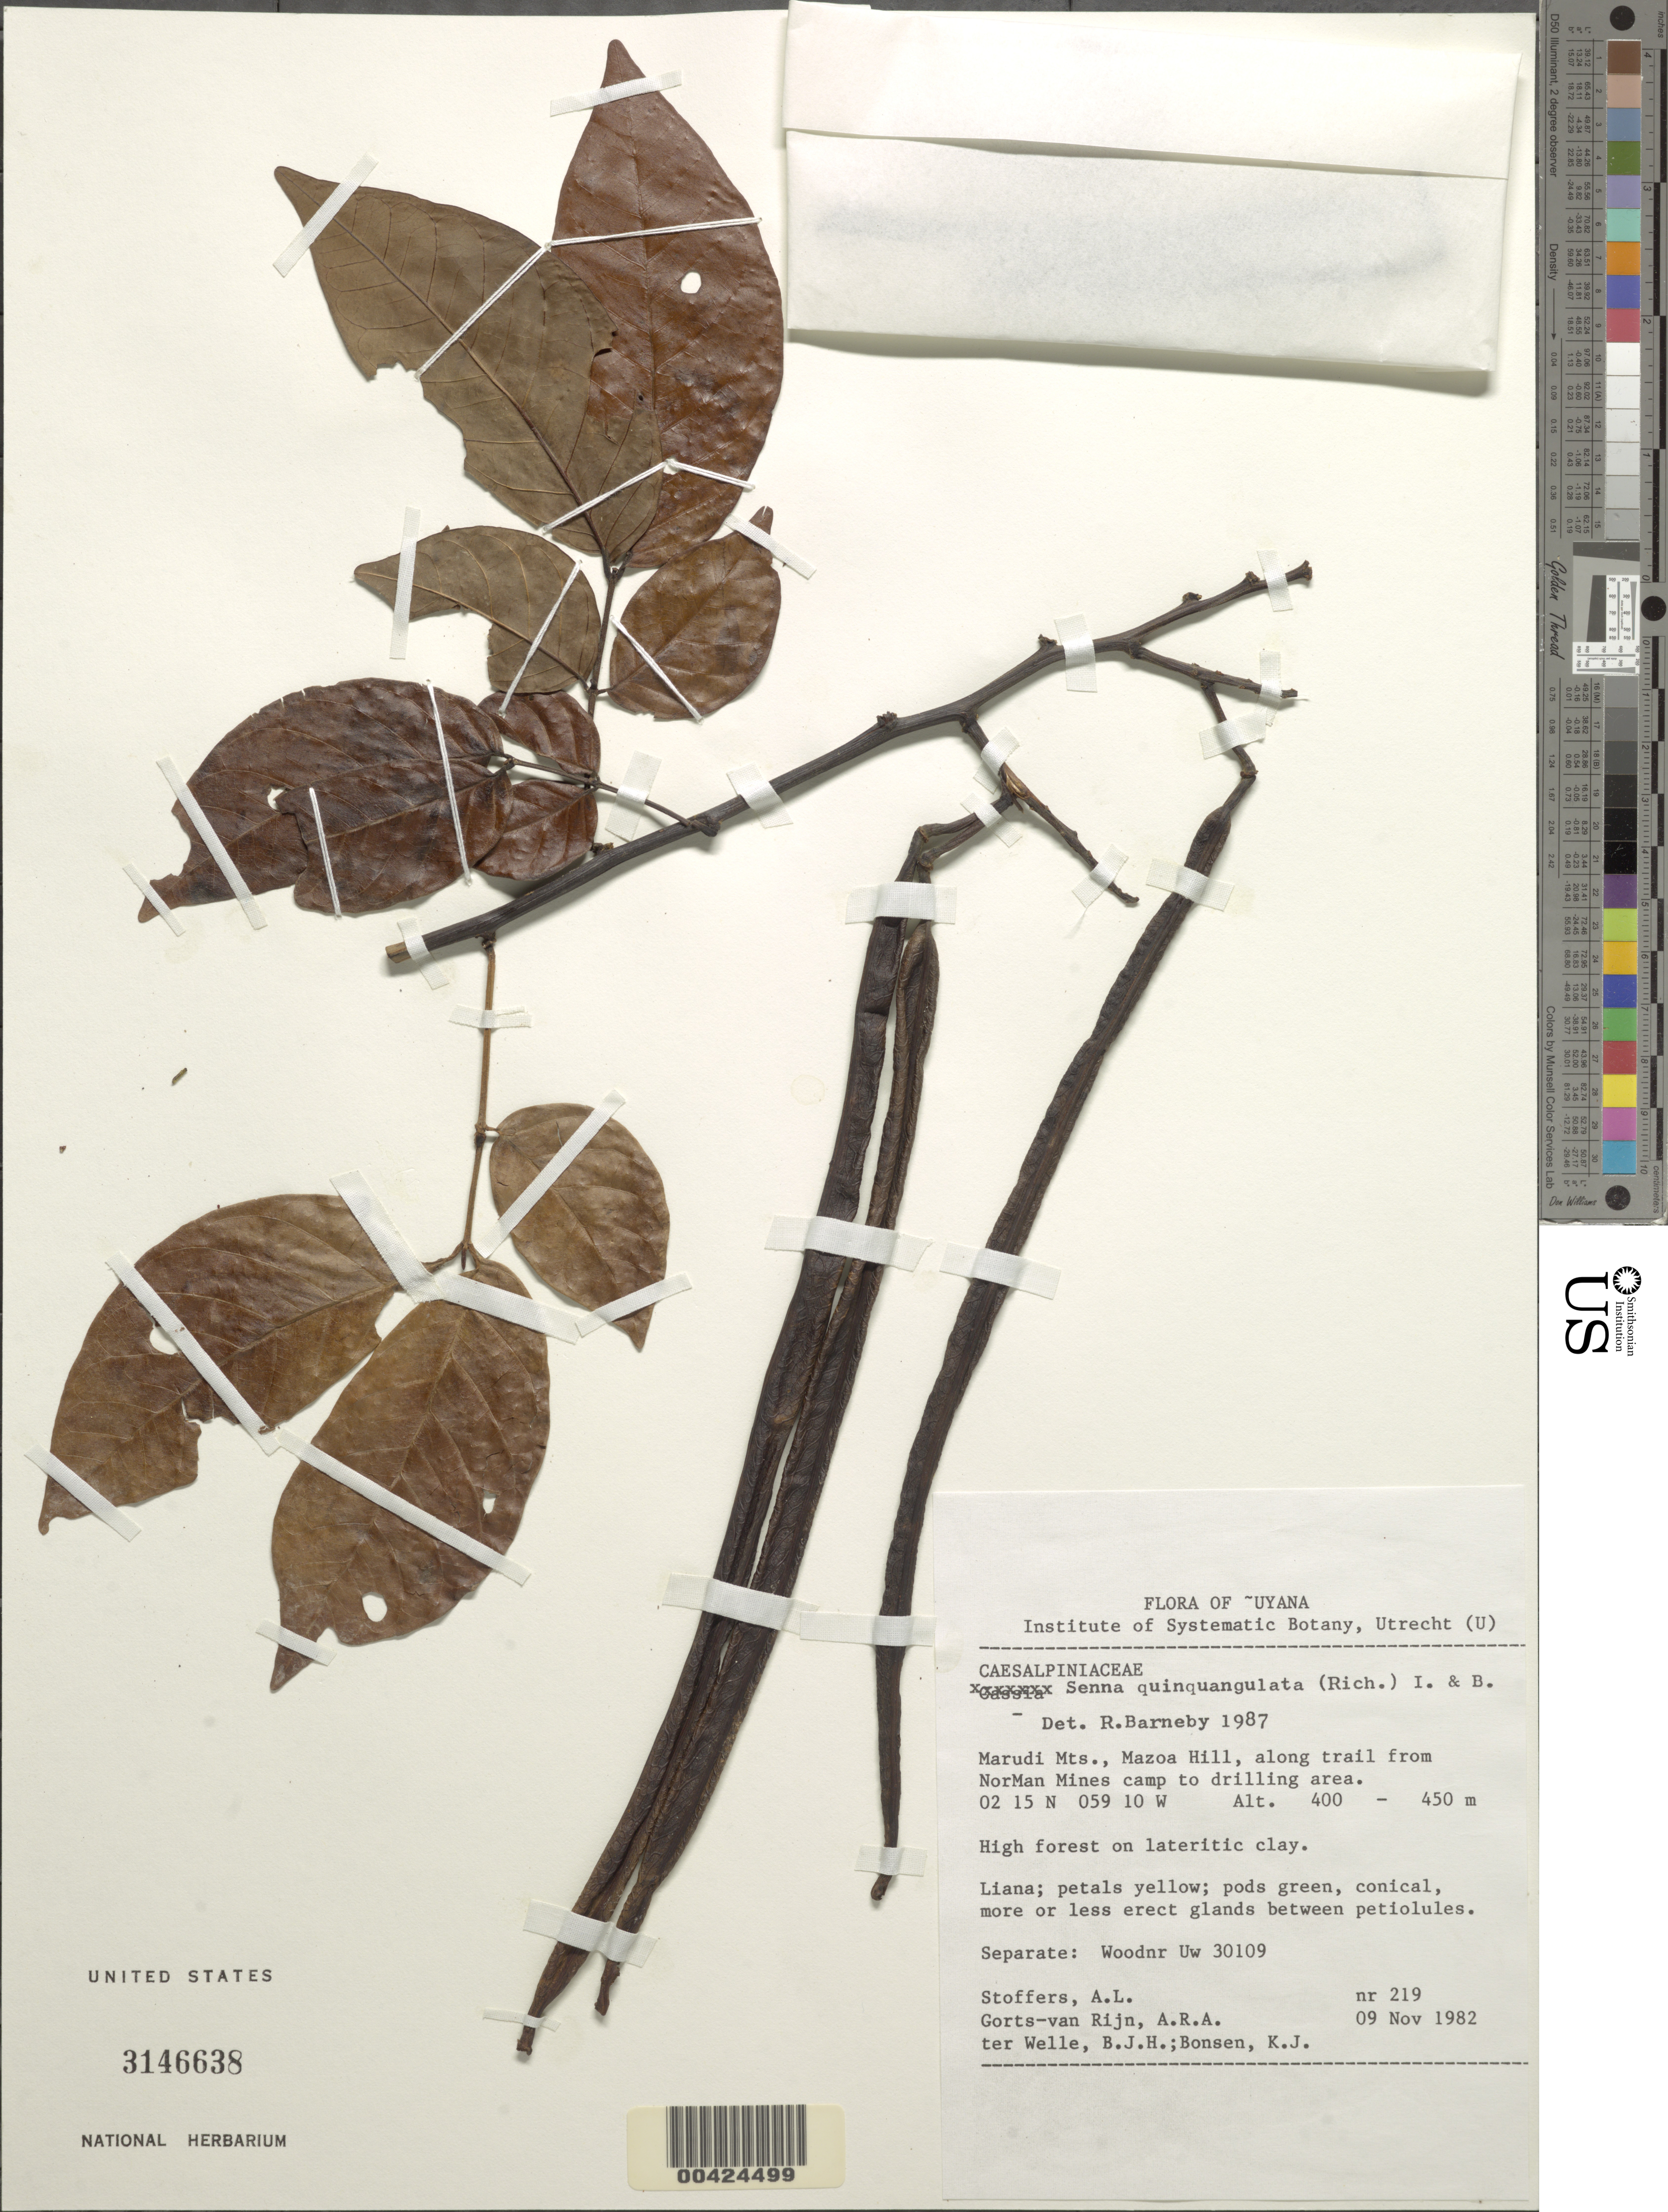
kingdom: Plantae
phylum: Tracheophyta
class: Magnoliopsida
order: Fabales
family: Fabaceae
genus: Senna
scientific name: Senna quinquangulata var. quinquangulata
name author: H.S. Irwin & Barneby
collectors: A. Stoffers, A. .R. A. Görts-van Rijn, B. Welle & K. Bonsen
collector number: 219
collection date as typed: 09 Nov 1982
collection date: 1982-11-09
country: Guyana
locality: Norman mines camp to drilling area, along trail from; mazoa hill; marudi mtns.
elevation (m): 400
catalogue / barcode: US 3146638